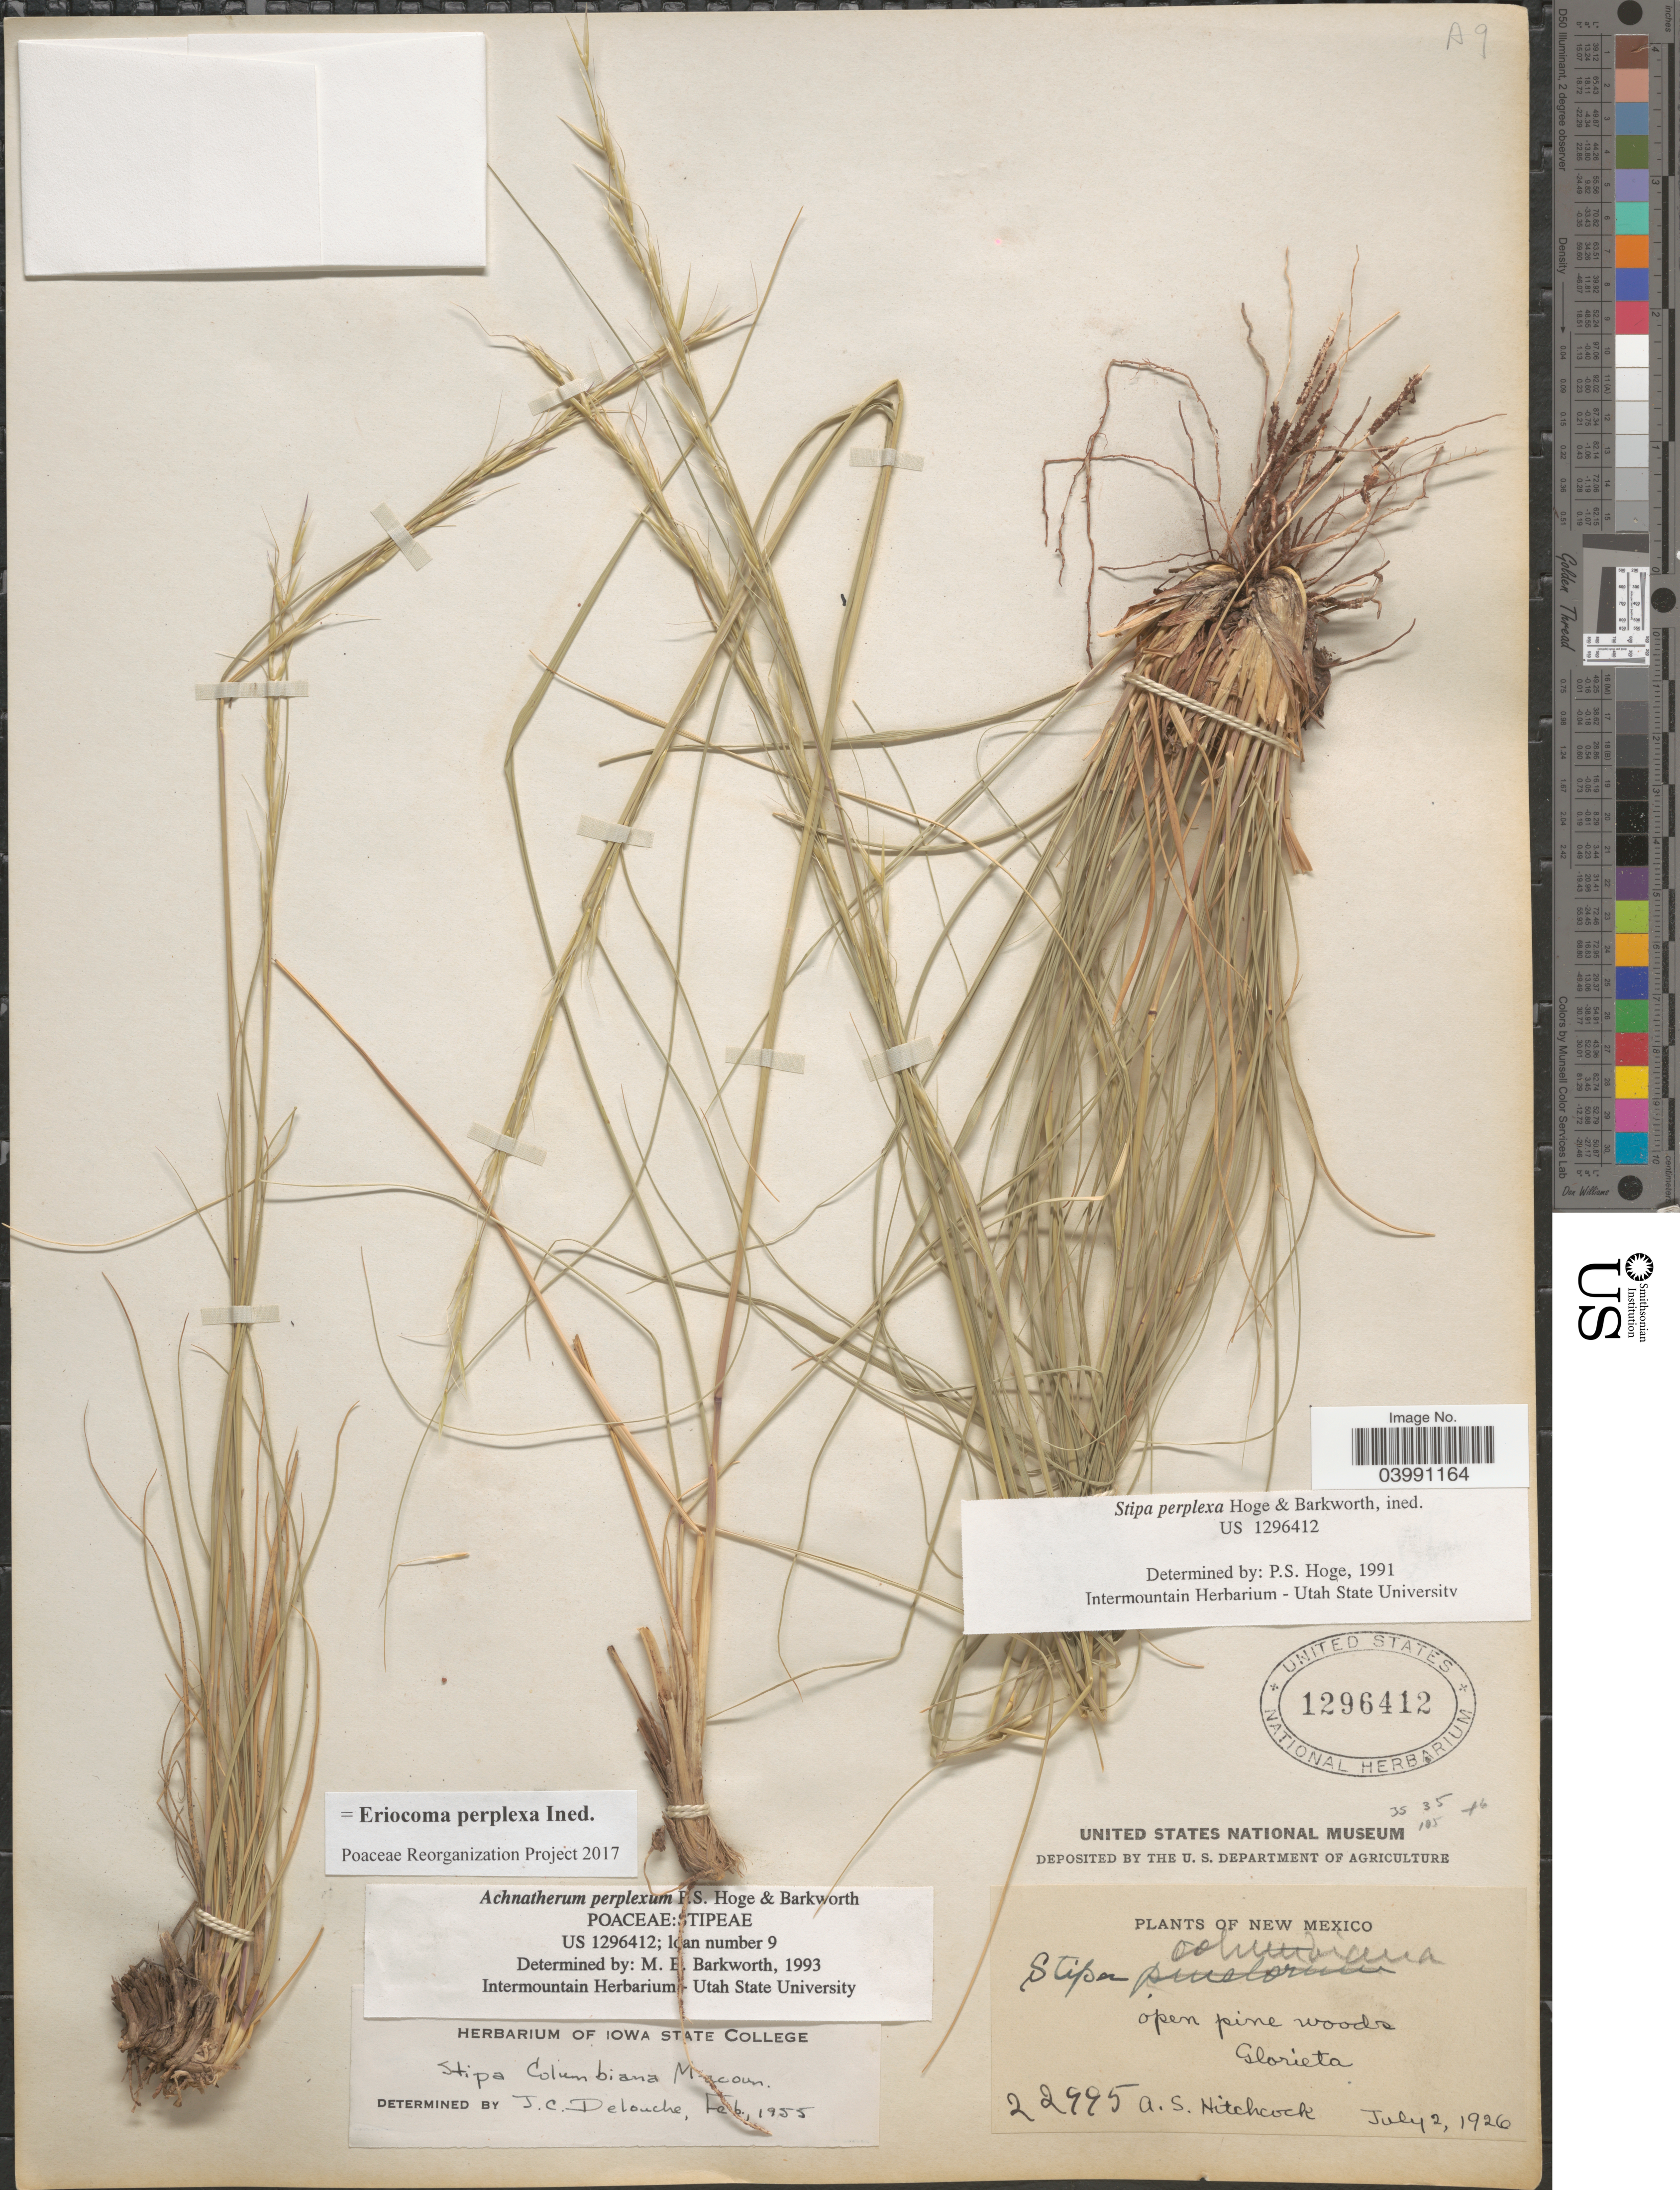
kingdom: Plantae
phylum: Tracheophyta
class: Liliopsida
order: Poales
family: Poaceae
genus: Eriocoma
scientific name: Eriocoma perplexa ined.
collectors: A. S. Hitchcock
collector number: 22995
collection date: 1926-07-02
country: United States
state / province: New Mexico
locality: Open pine woods, Glorieta.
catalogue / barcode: US 1296412